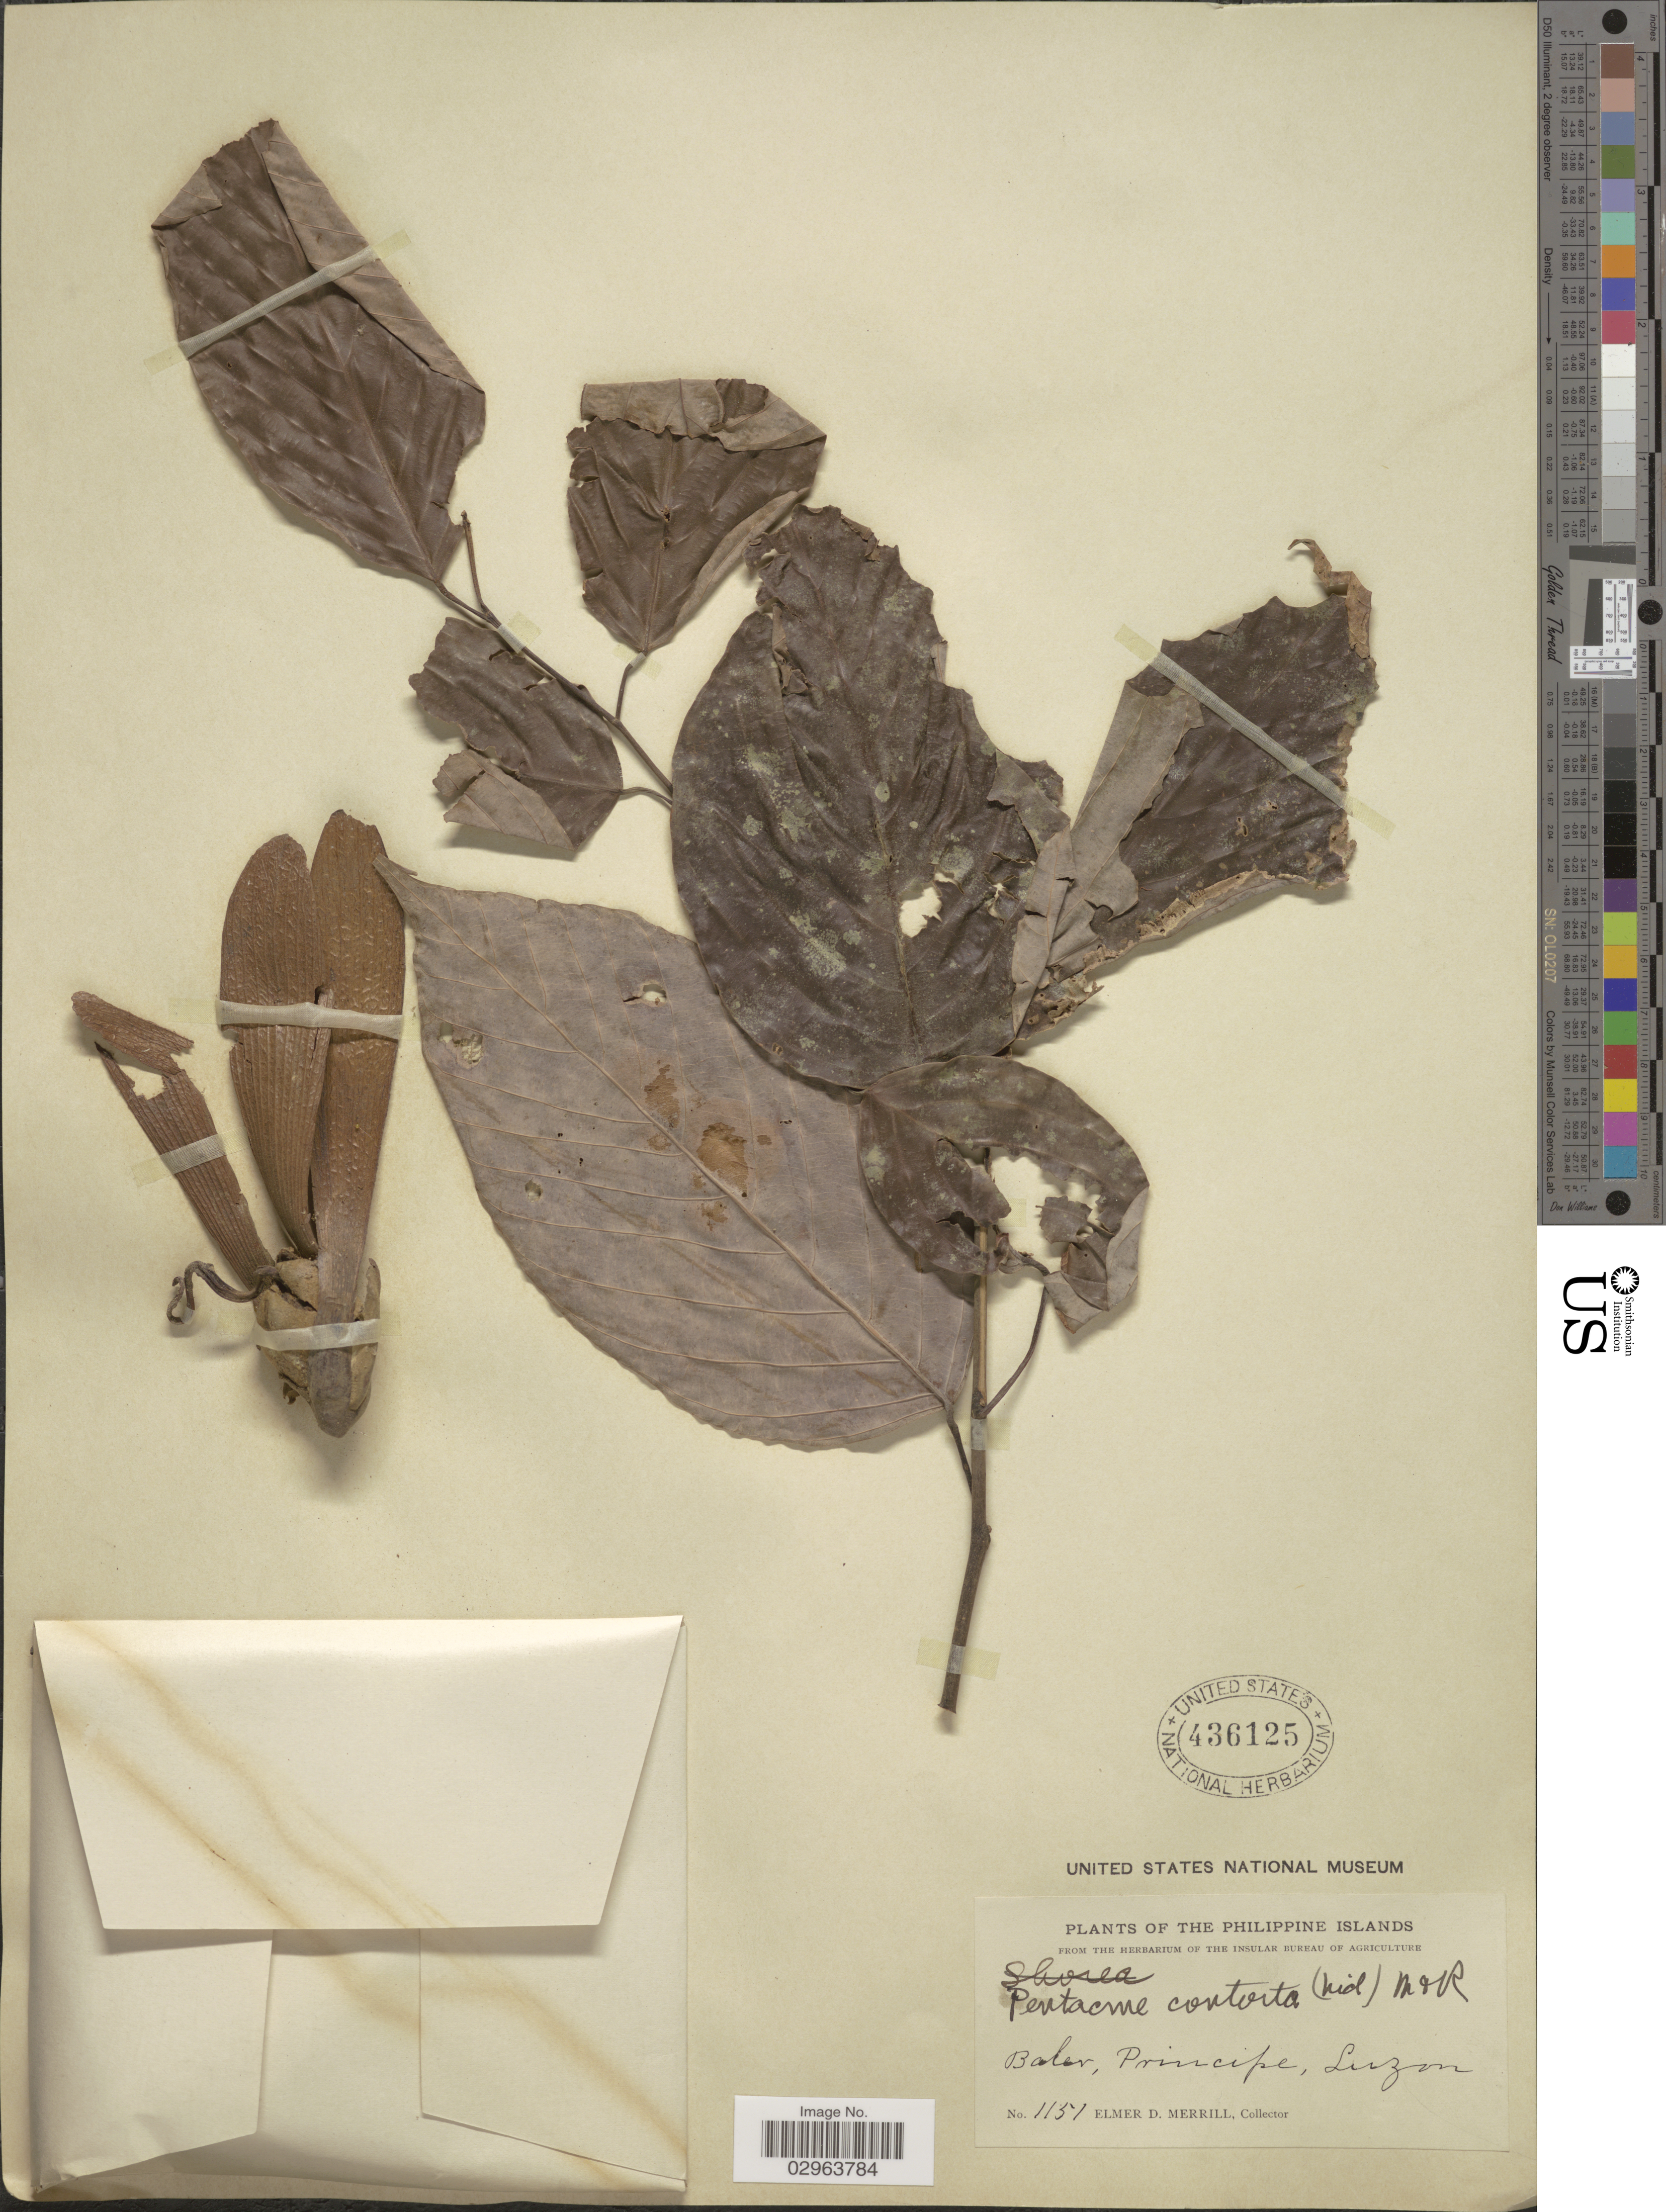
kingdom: Plantae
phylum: Tracheophyta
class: Magnoliopsida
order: Malvales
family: Dipterocarpaceae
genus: Pentacme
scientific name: Pentacme contorta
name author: (S. Vidal) Merr. & Rolfe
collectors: E. D. Merrill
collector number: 1151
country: Philippines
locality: Baler, Principe, Luzon.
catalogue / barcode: US 436125